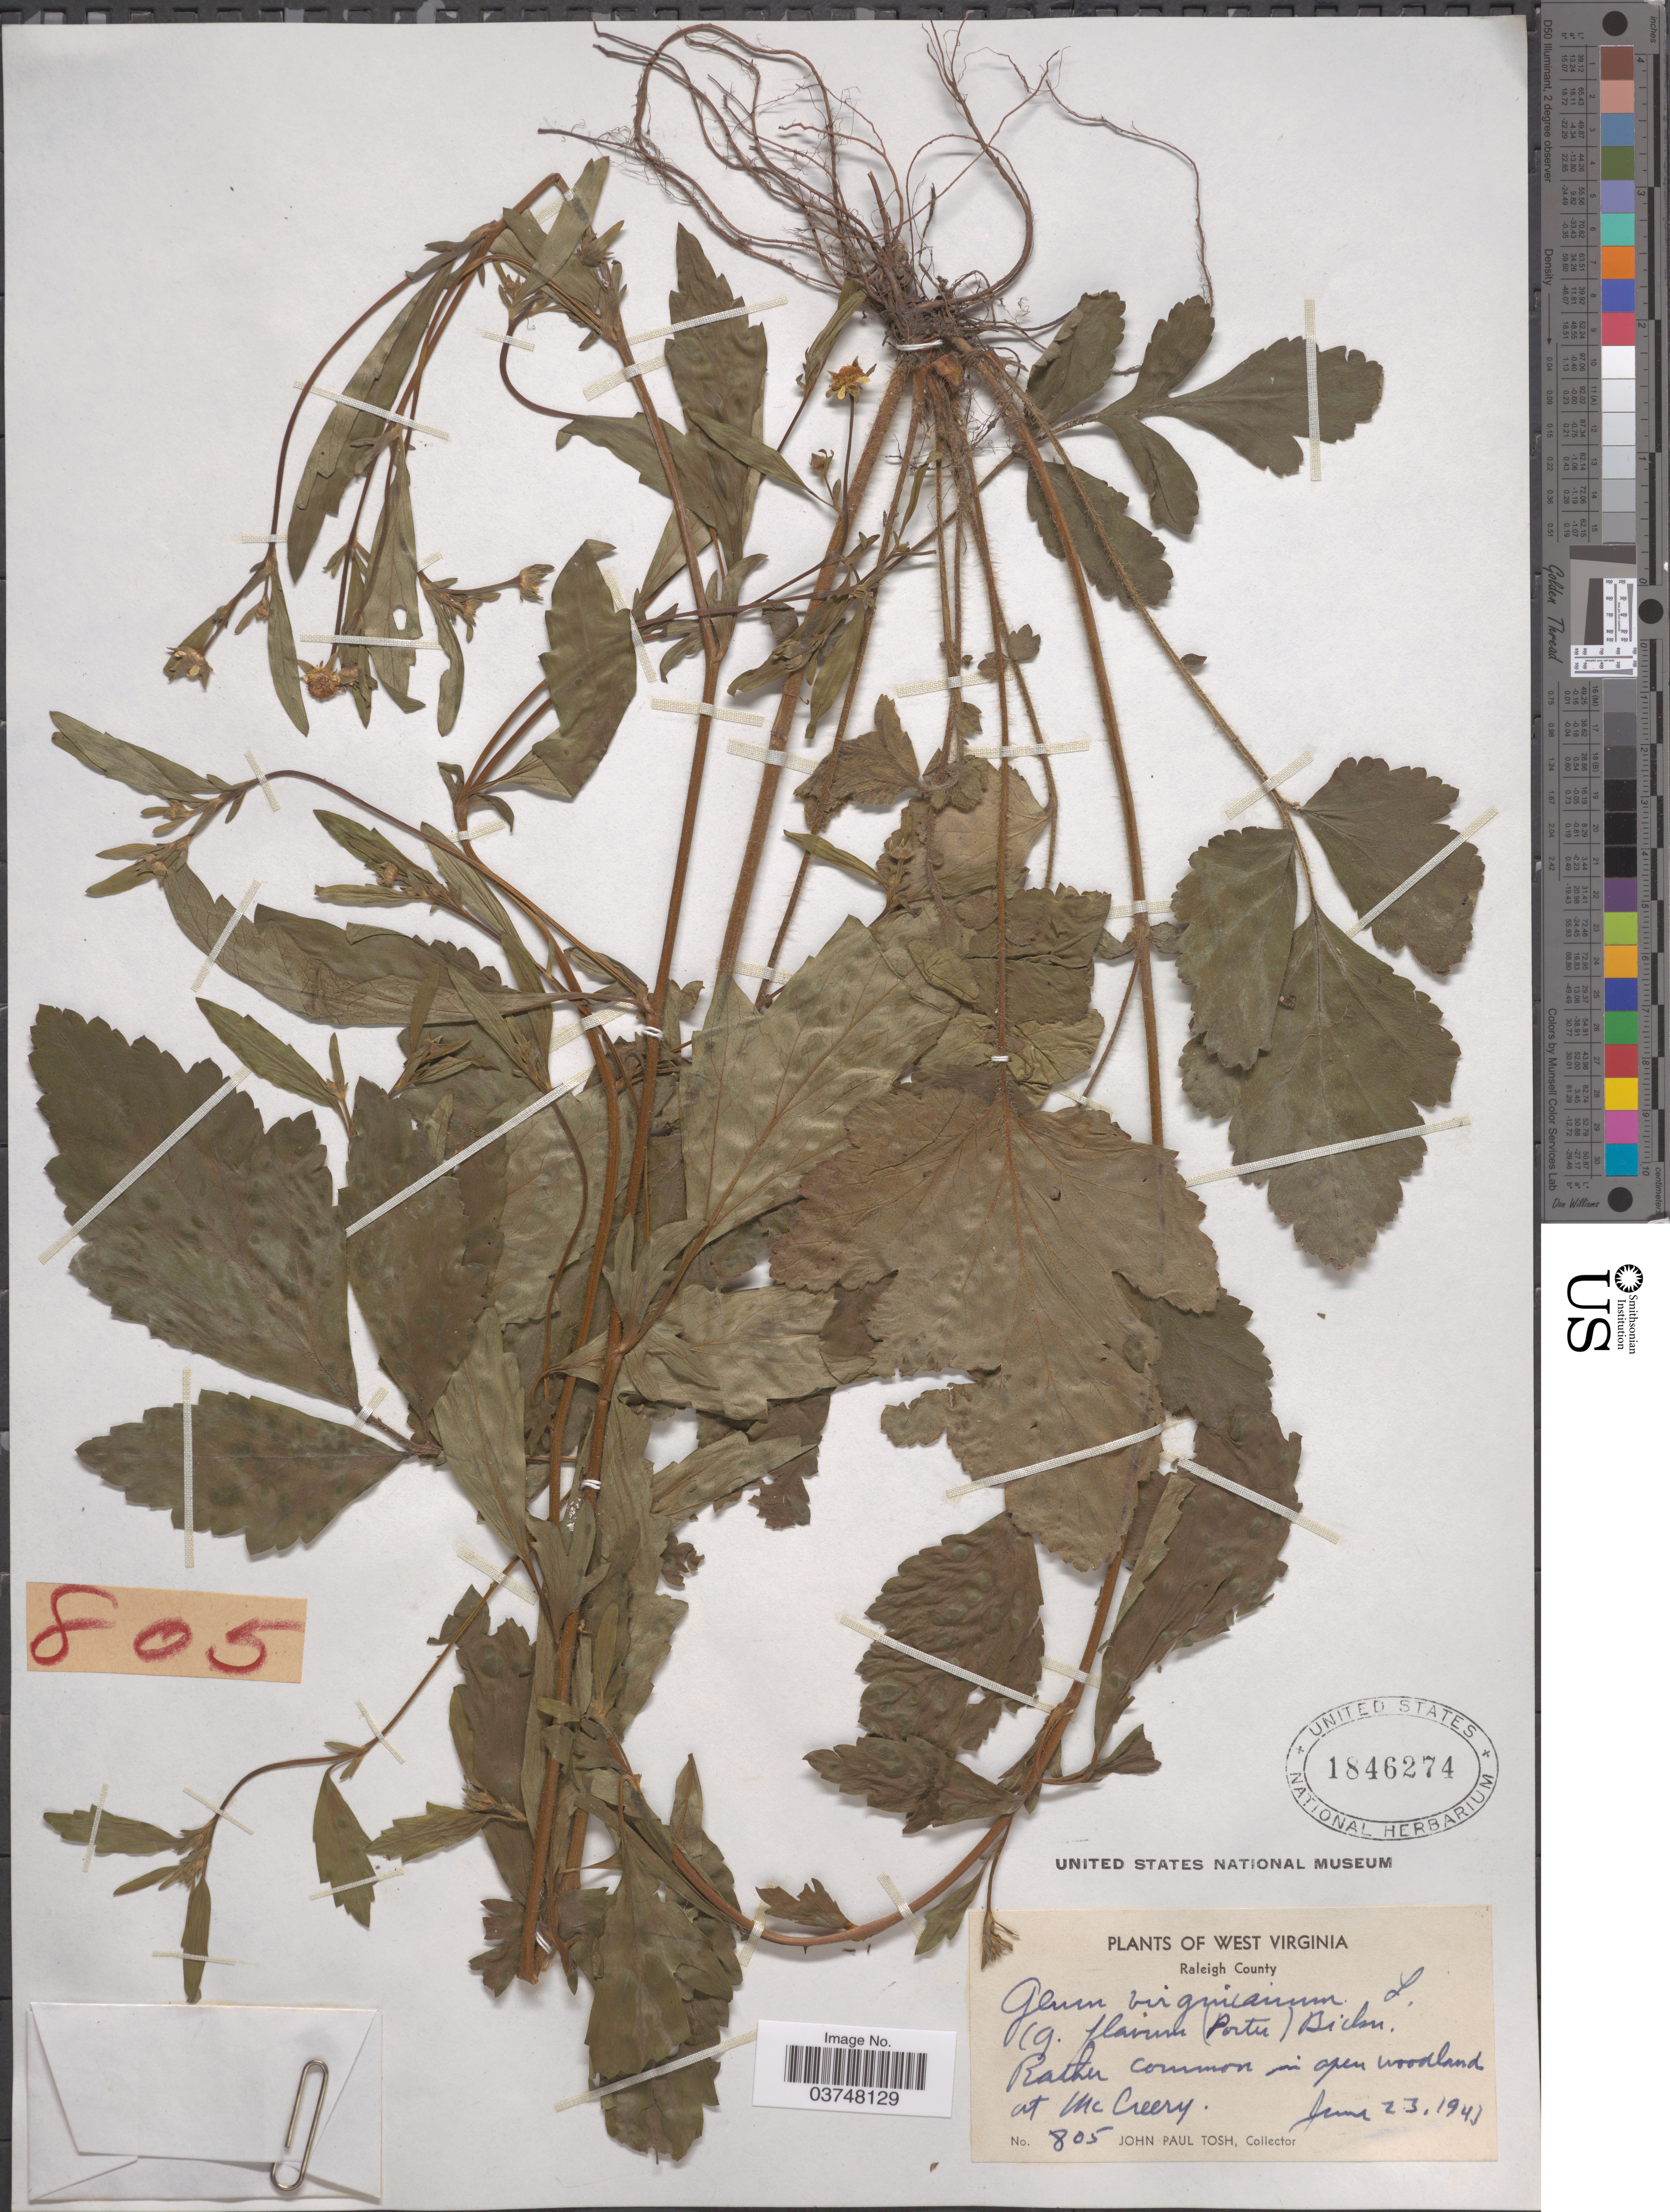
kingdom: Plantae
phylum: Tracheophyta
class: Magnoliopsida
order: Rosales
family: Rosaceae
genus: Geum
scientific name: Geum virginianum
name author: L.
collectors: J. Tosh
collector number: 805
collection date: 1943-06-23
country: United States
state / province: West Virginia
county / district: Raleigh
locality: Raleigh County. At McCreery.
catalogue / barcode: US 1846274